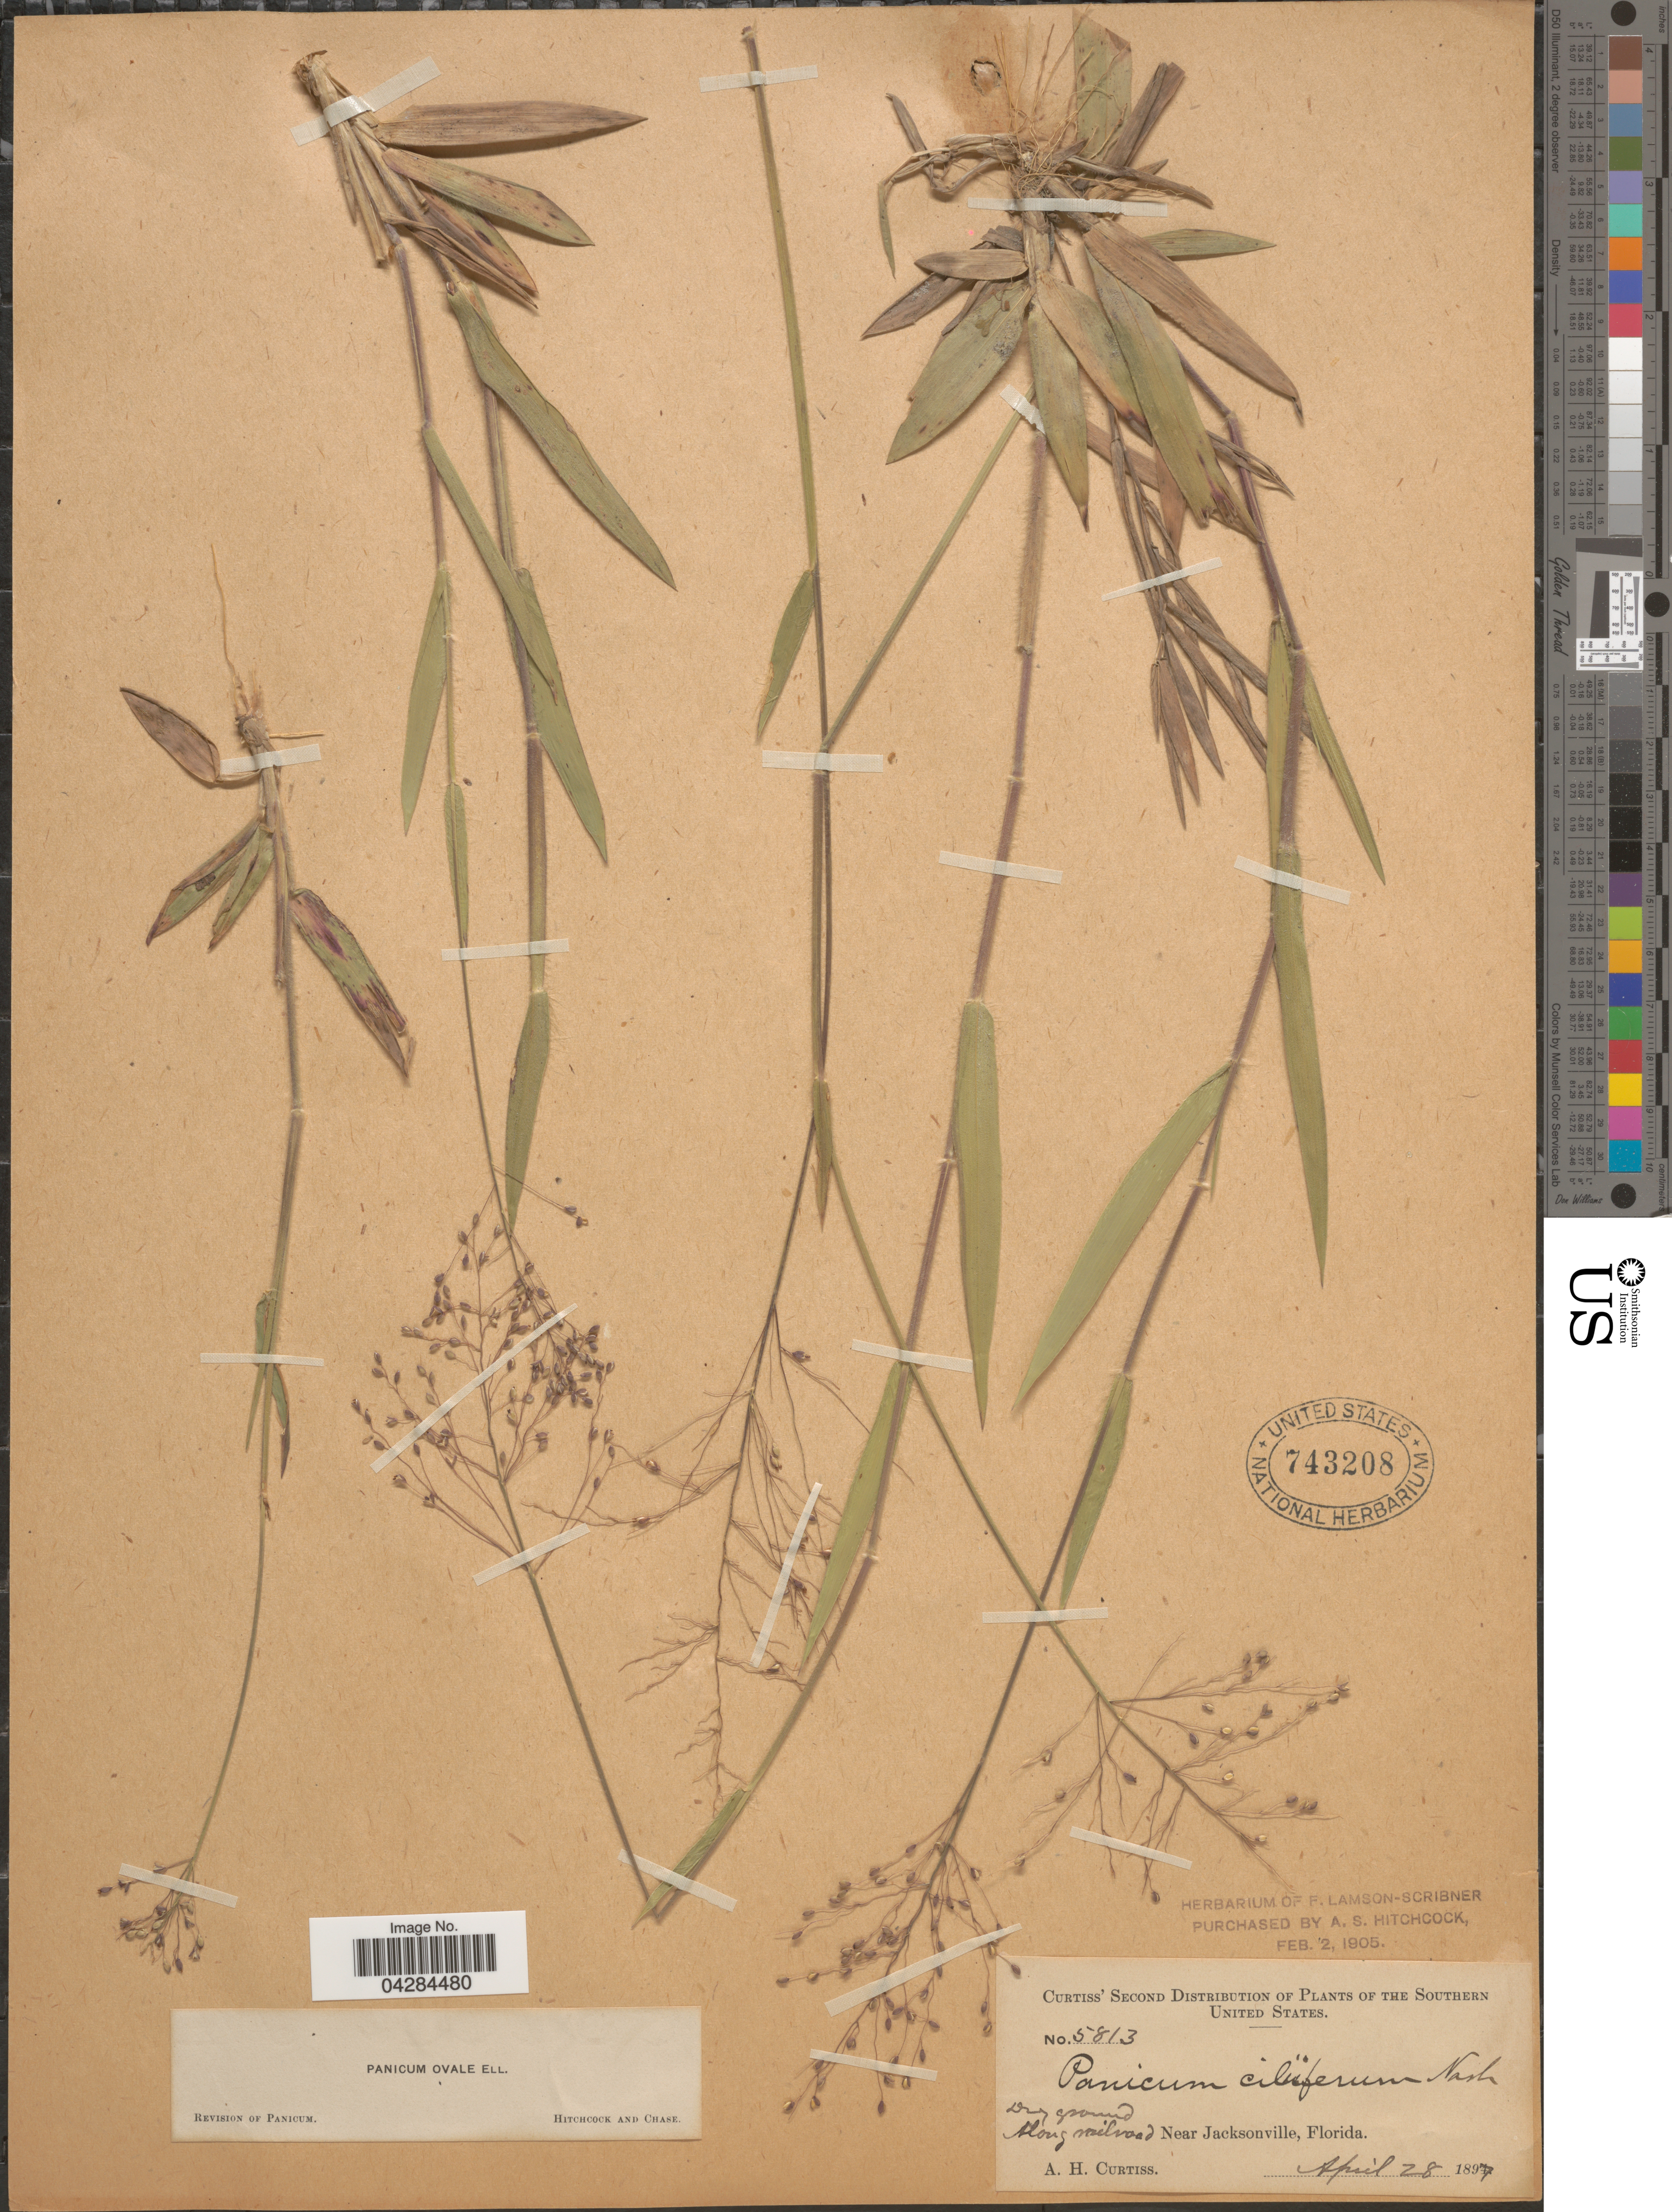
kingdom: Plantae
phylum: Tracheophyta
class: Liliopsida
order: Poales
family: Poaceae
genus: Dichanthelium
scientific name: Dichanthelium ovale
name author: (Elliott) Gould & C.A. Clark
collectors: A. H. Curtiss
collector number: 5813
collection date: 1897-04-28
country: United States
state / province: Florida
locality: The Southern United States. Dry ground. Along railroad. Near Jacksonville.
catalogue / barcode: US 743208